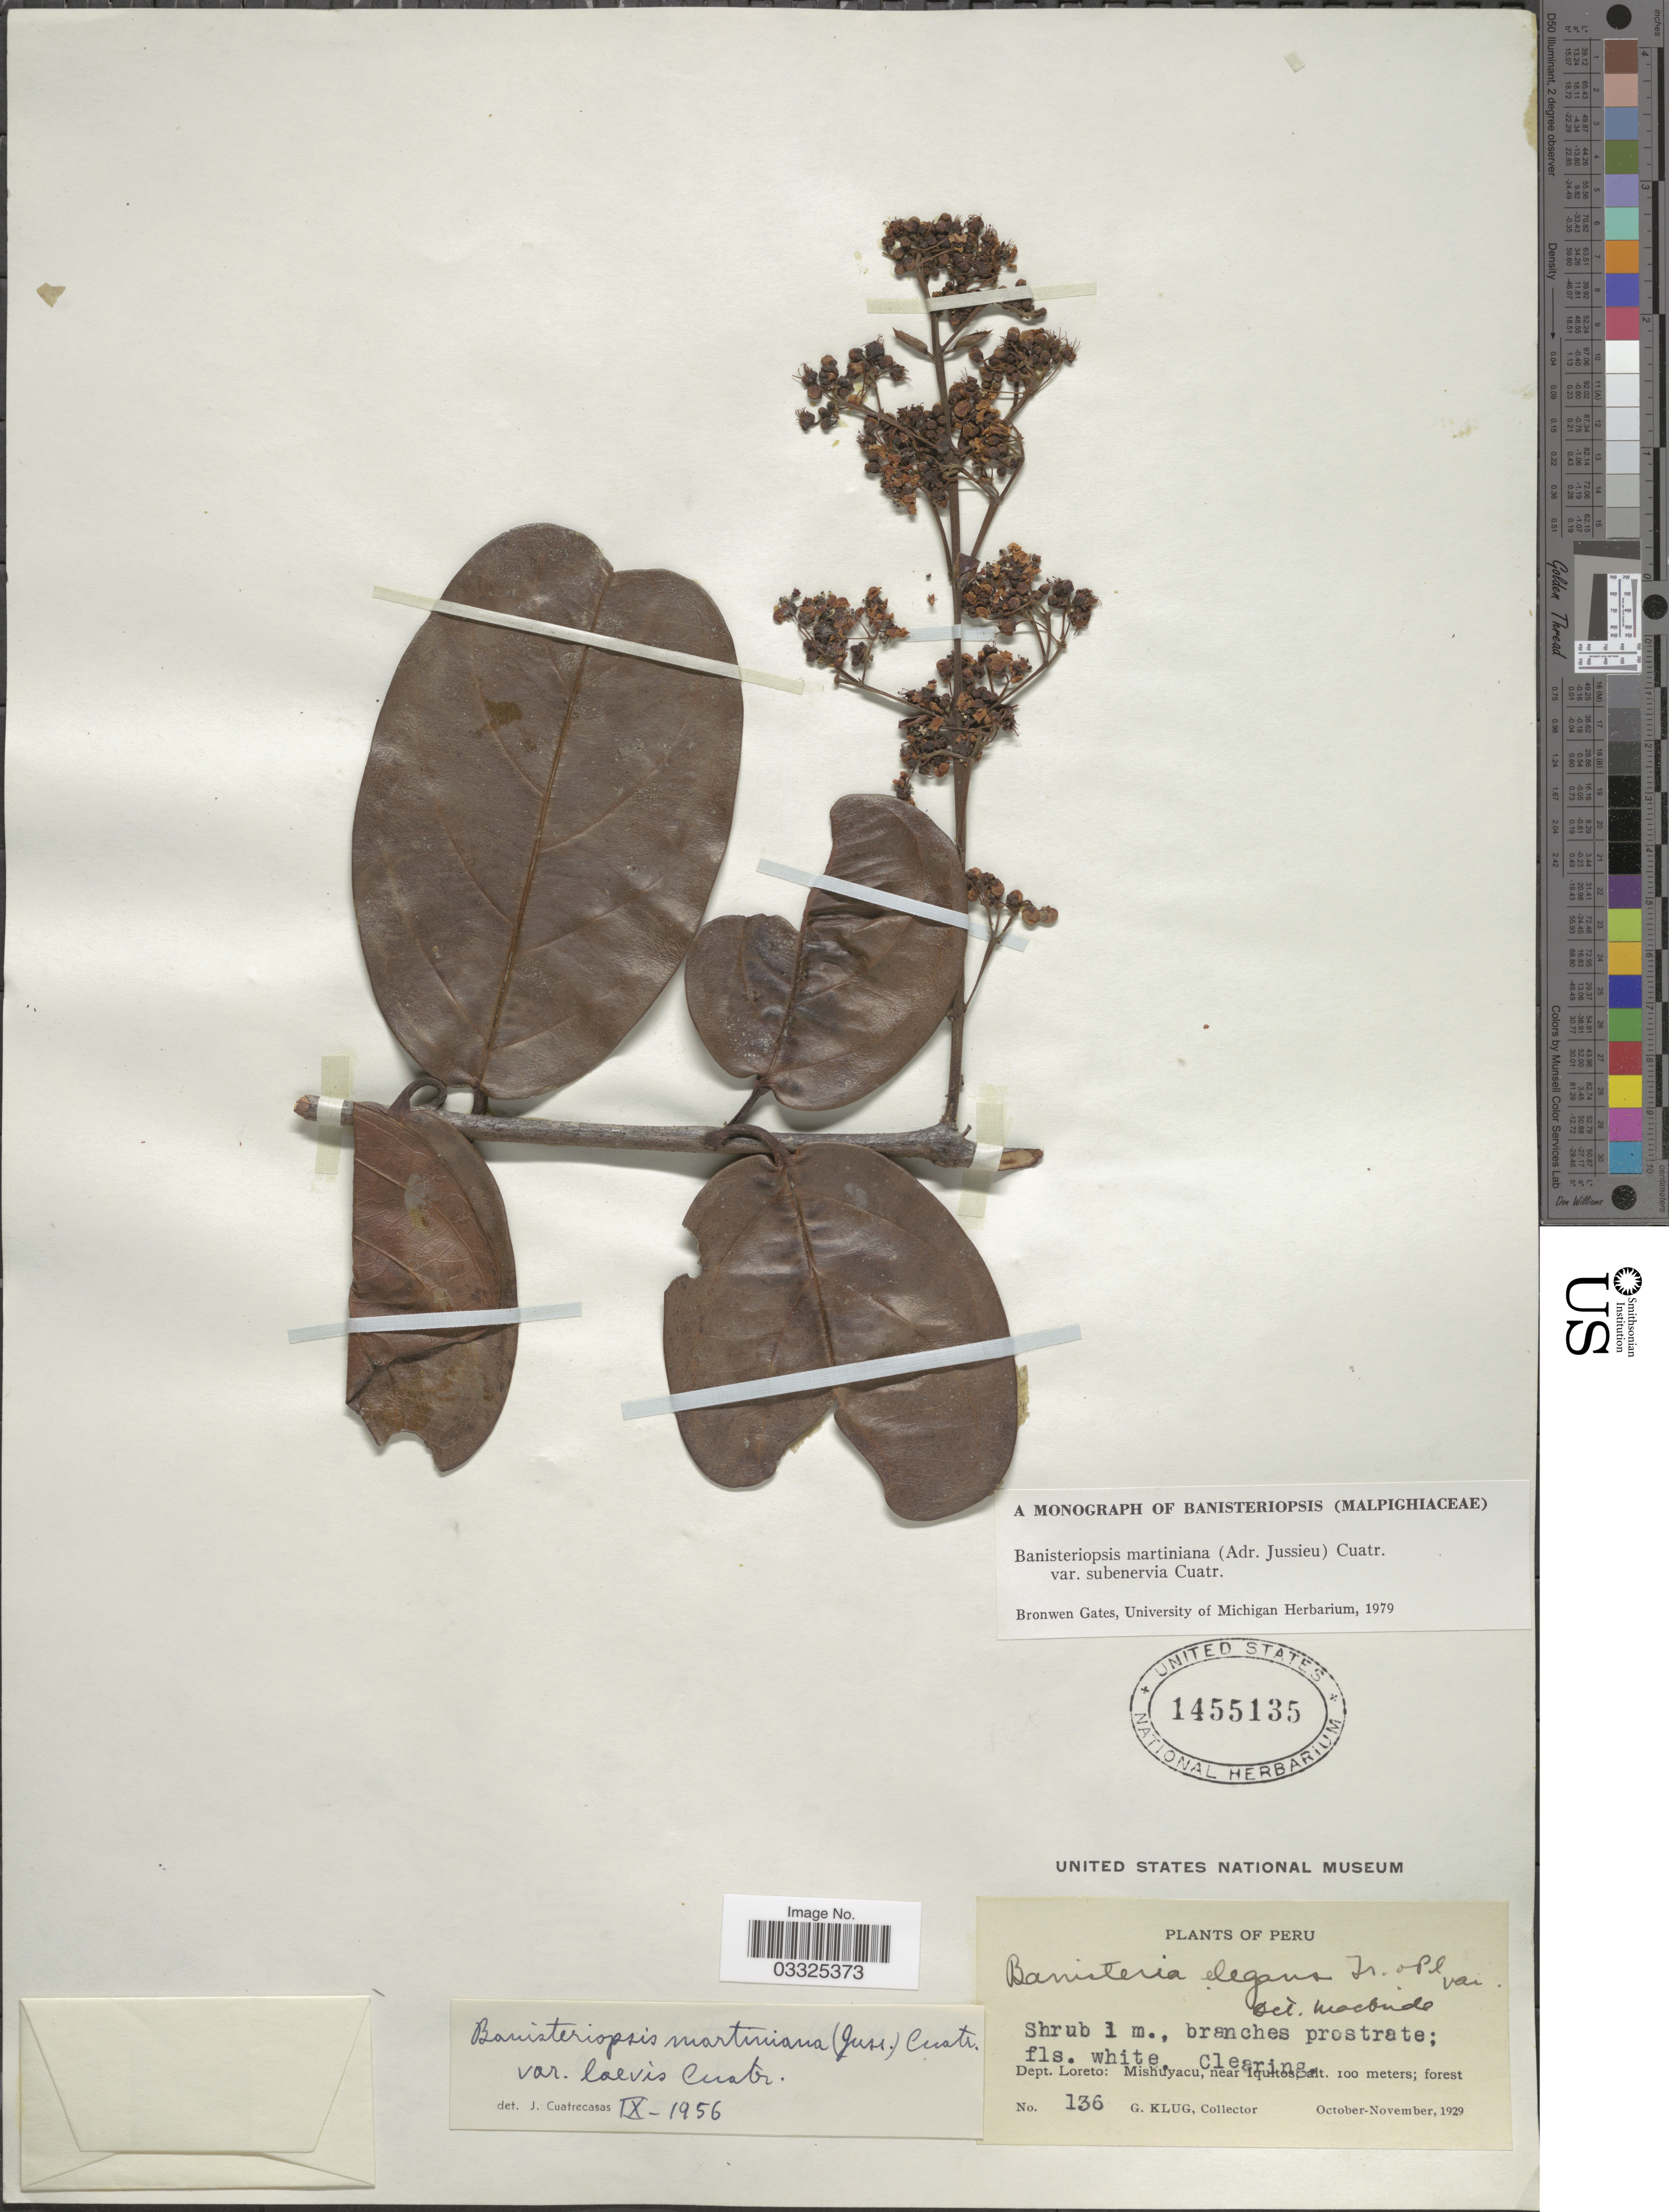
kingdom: Plantae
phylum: Tracheophyta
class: Magnoliopsida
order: Malpighiales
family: Malpighiaceae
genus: Banisteriopsis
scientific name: Banisteriopsis martiniana var. subenervia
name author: Cuatrec.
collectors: G. Klug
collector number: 136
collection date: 1929-10/1929-11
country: Peru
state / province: Loreto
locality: Dept. Loreto: Mishuyacu, near Iquitos.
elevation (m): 100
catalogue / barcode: US 1455135